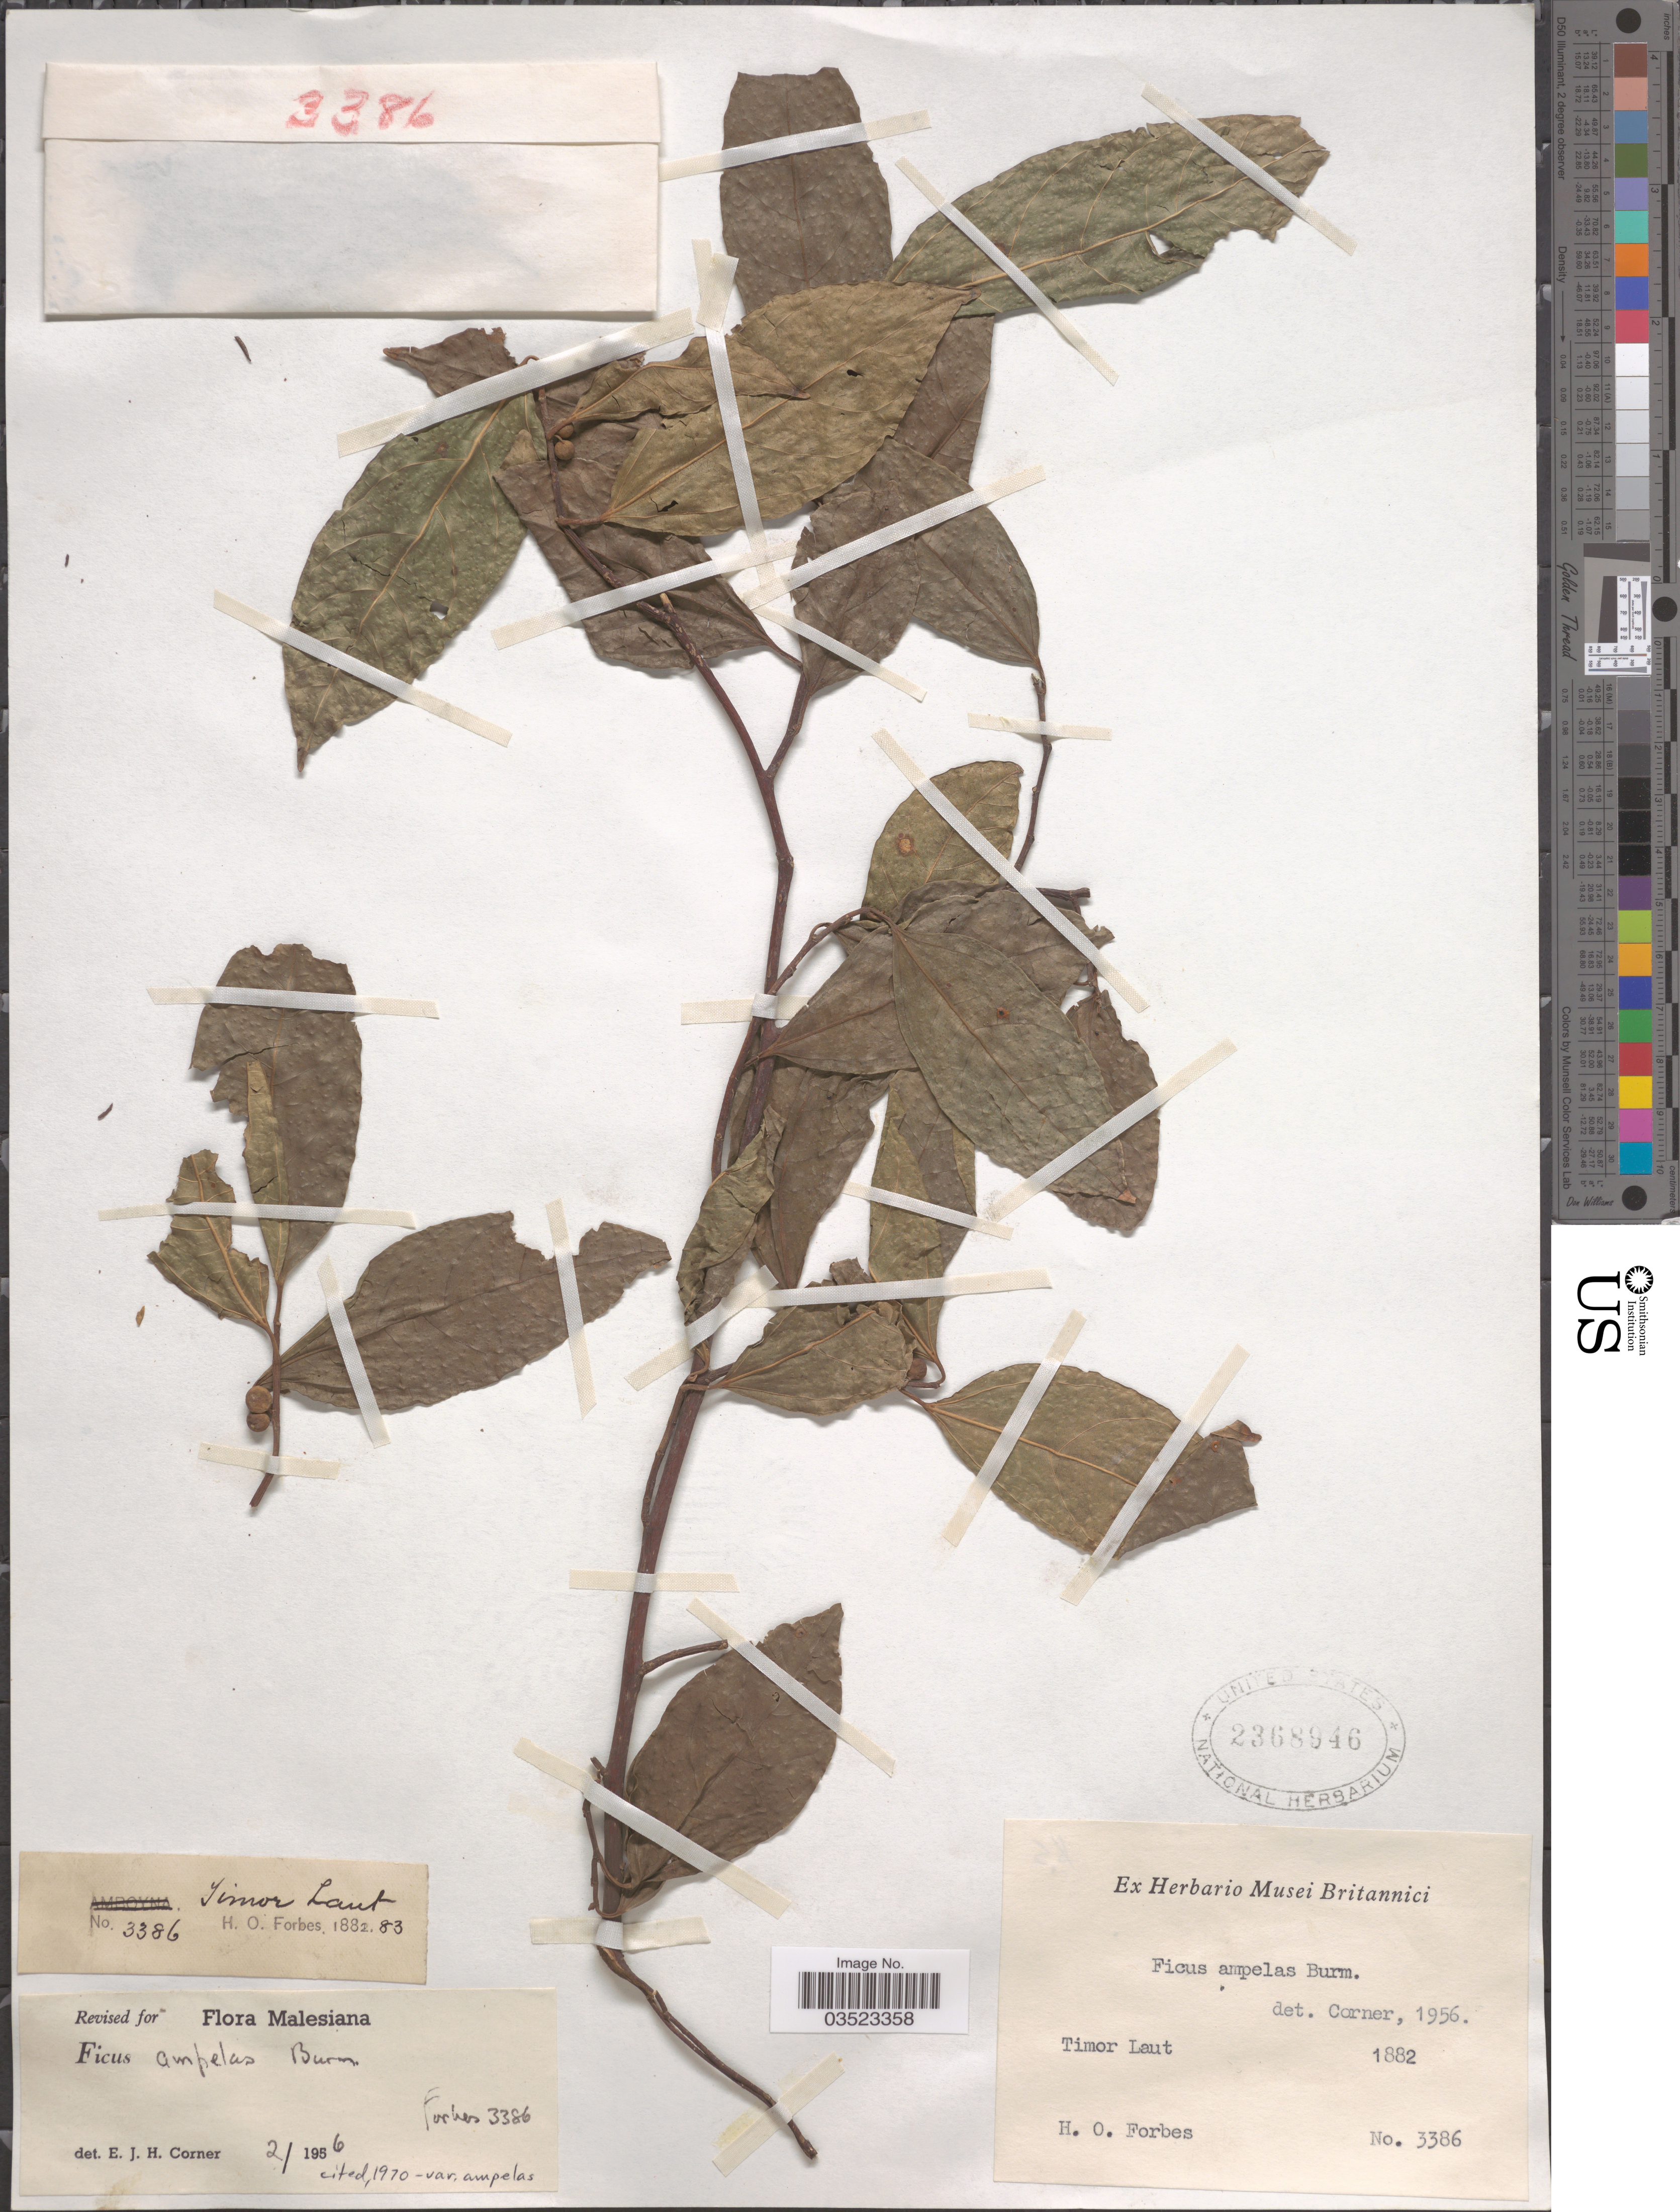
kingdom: Plantae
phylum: Tracheophyta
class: Magnoliopsida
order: Rosales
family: Moraceae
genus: Ficus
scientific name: Ficus ampelos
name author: Burm. f.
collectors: H. O. Forbes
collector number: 3386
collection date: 1882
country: Indonesia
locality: Timor Laut.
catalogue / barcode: US 2368946